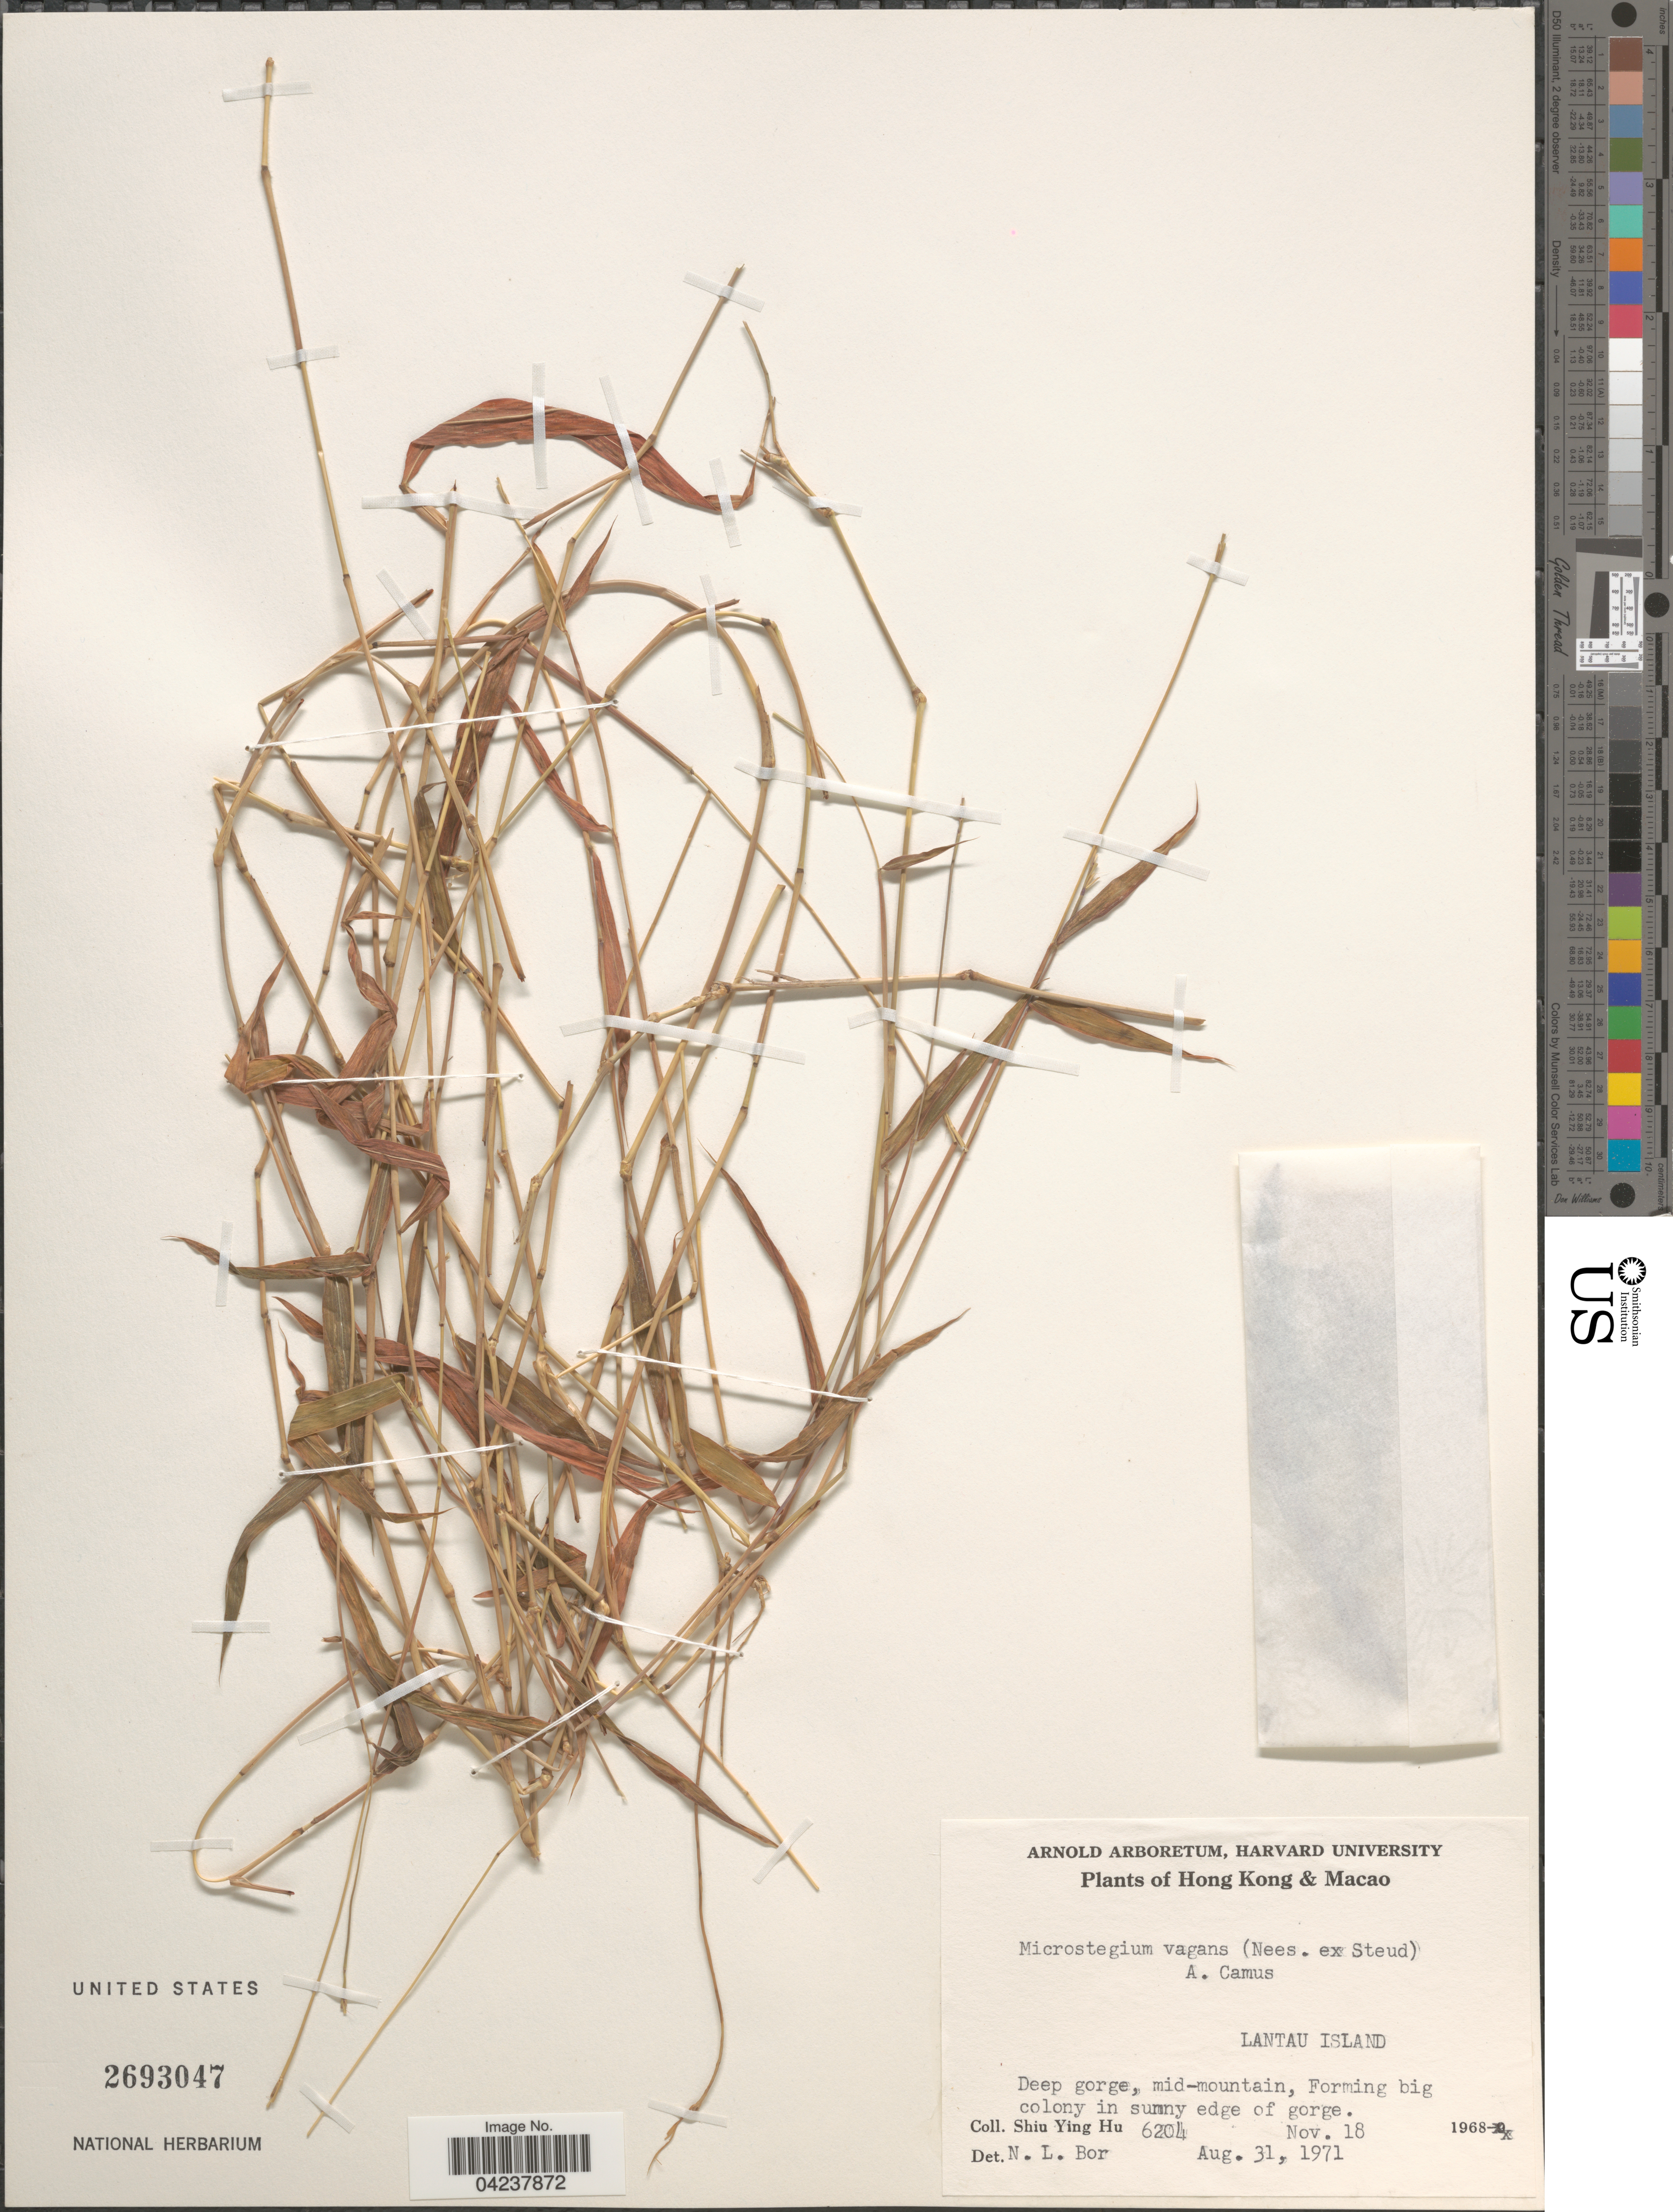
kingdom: Plantae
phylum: Tracheophyta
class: Liliopsida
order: Poales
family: Poaceae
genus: Microstegium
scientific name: Microstegium fasciculatum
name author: (L.) Henr.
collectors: S. Y. Hu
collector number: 6204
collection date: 1968-11-18/1971-08-31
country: China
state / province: Hong Kong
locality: Lantau Island. Deep gorge, mid-mountain, Forming big colony in sunny edge of gorge.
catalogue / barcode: US 2693047